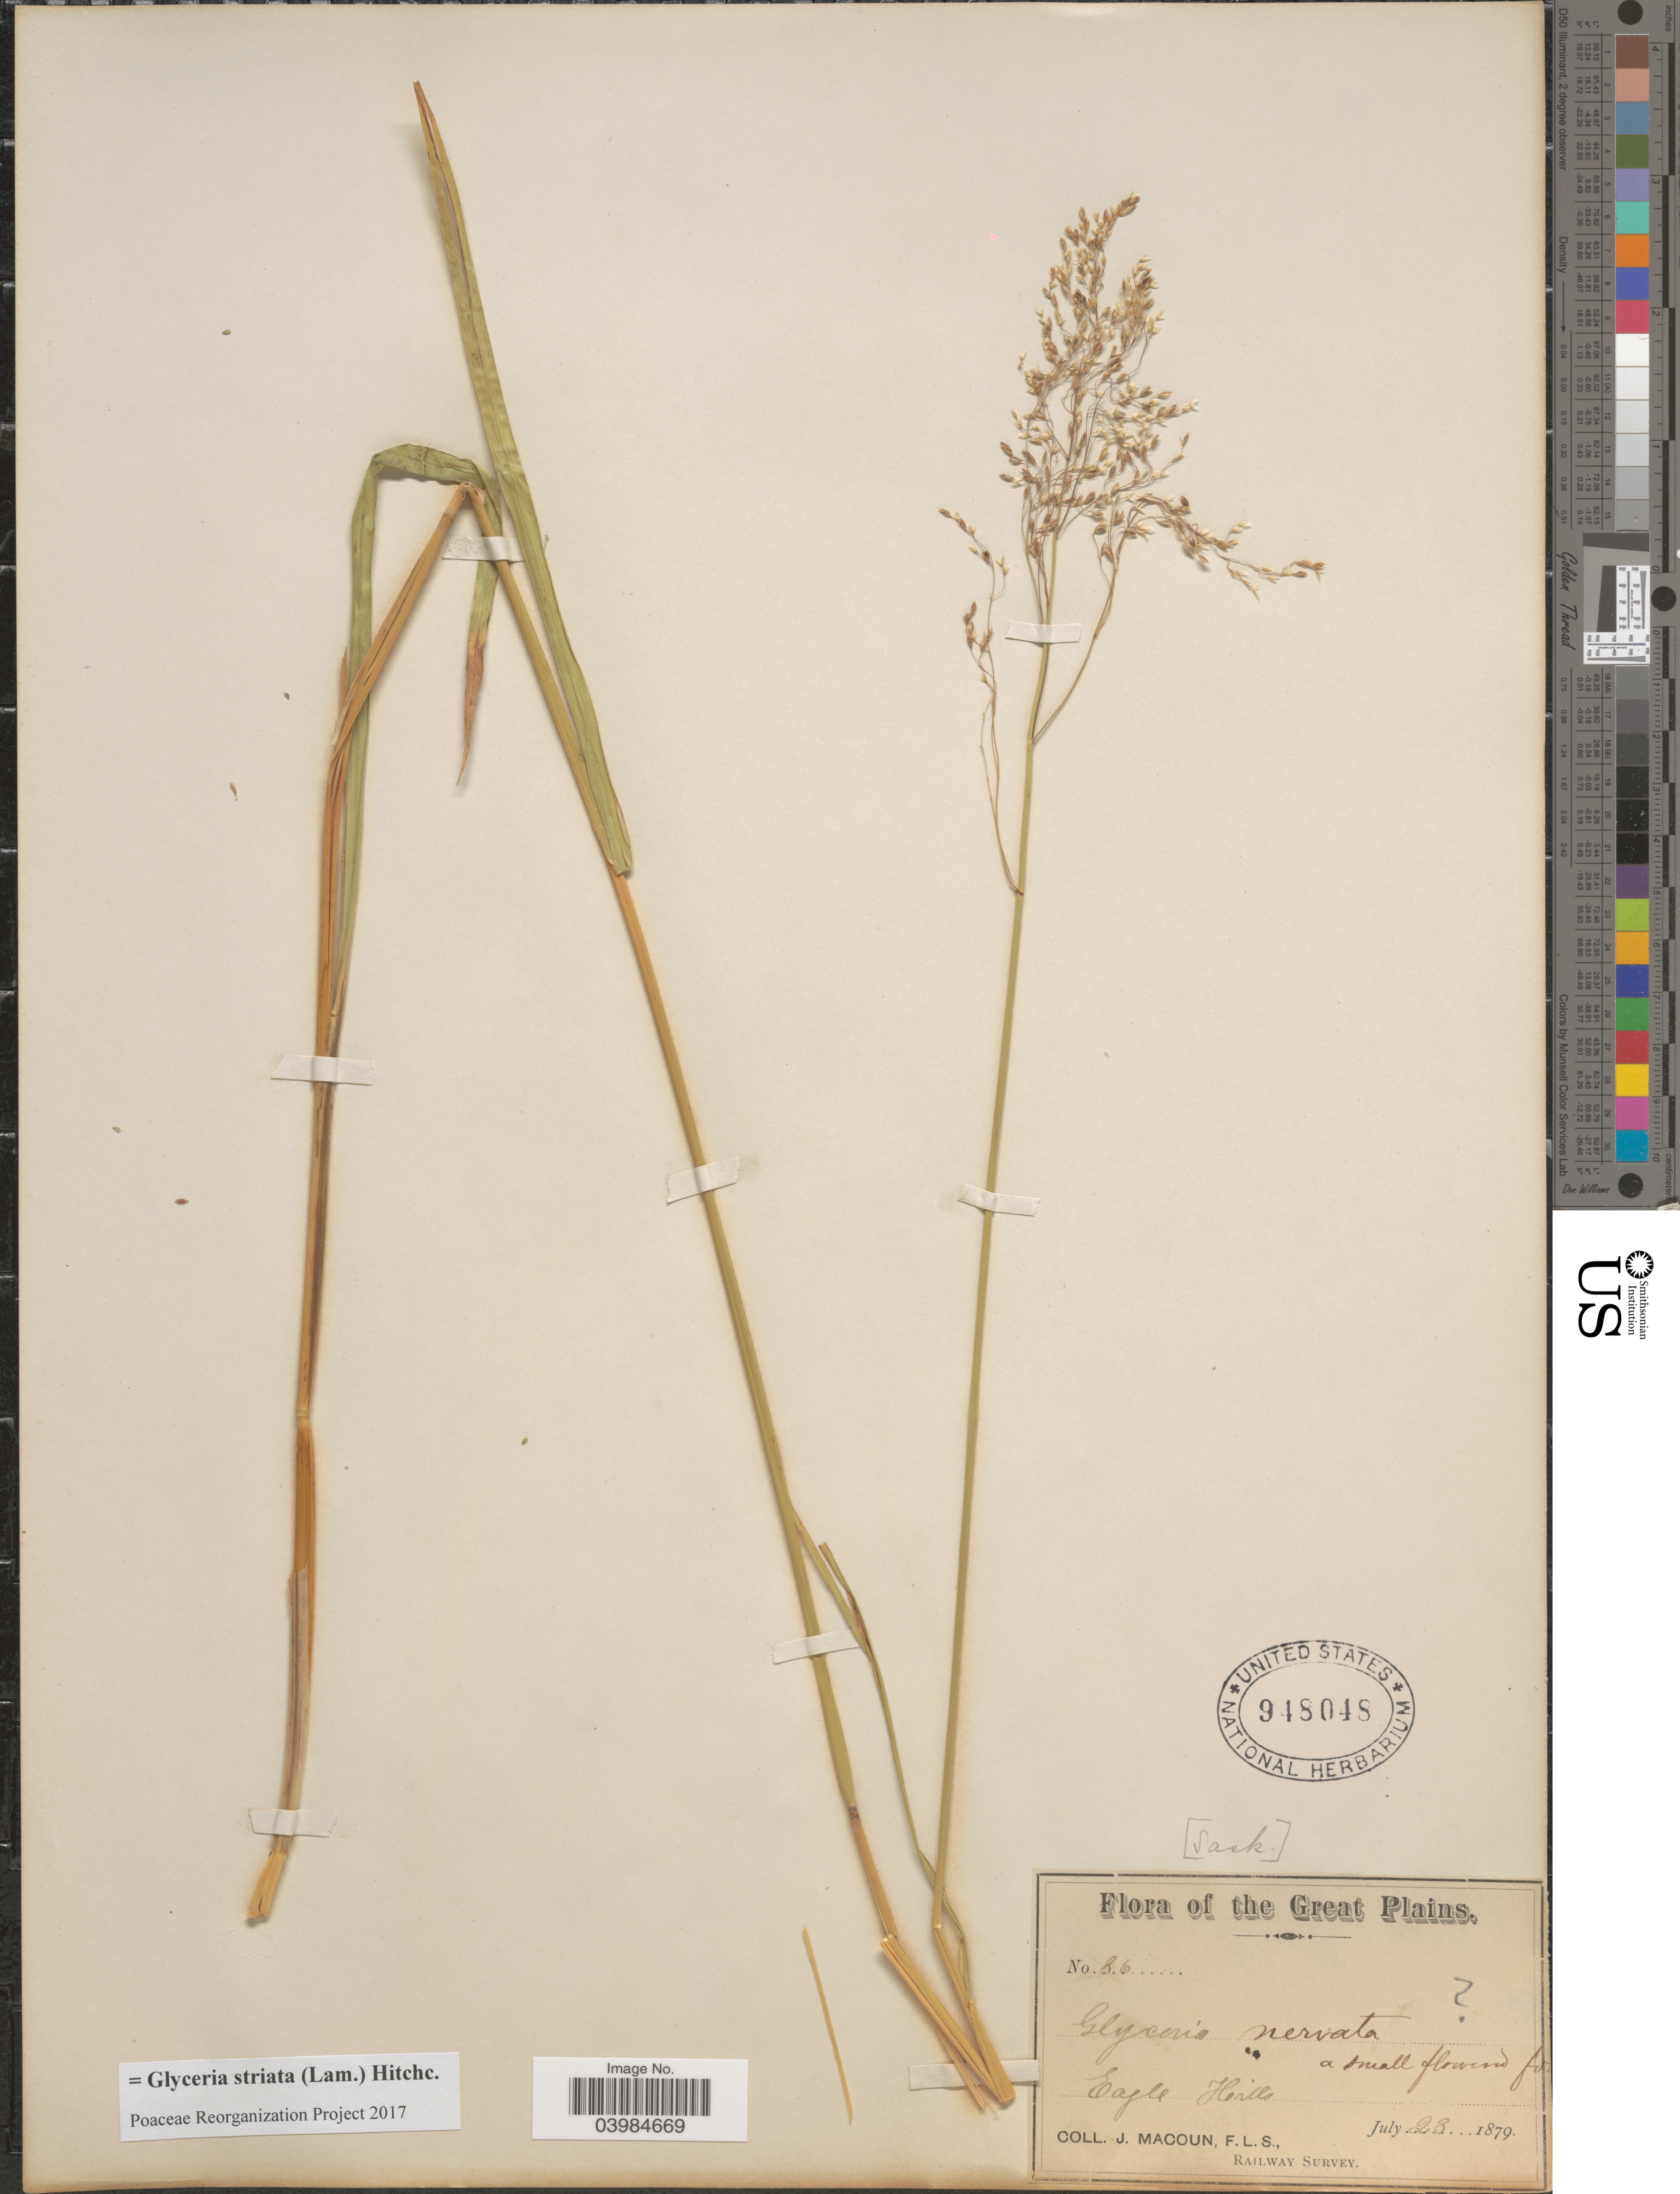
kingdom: Plantae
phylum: Tracheophyta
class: Liliopsida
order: Poales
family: Poaceae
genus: Glyceria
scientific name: Glyceria striata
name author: (Lam.) Hitchc.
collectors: J. Macoun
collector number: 86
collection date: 1879-07-23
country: Canada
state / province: Saskatchewan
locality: [Sask.]. Great Plains. Eagle Hills. Railway Survey.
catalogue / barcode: US 948048